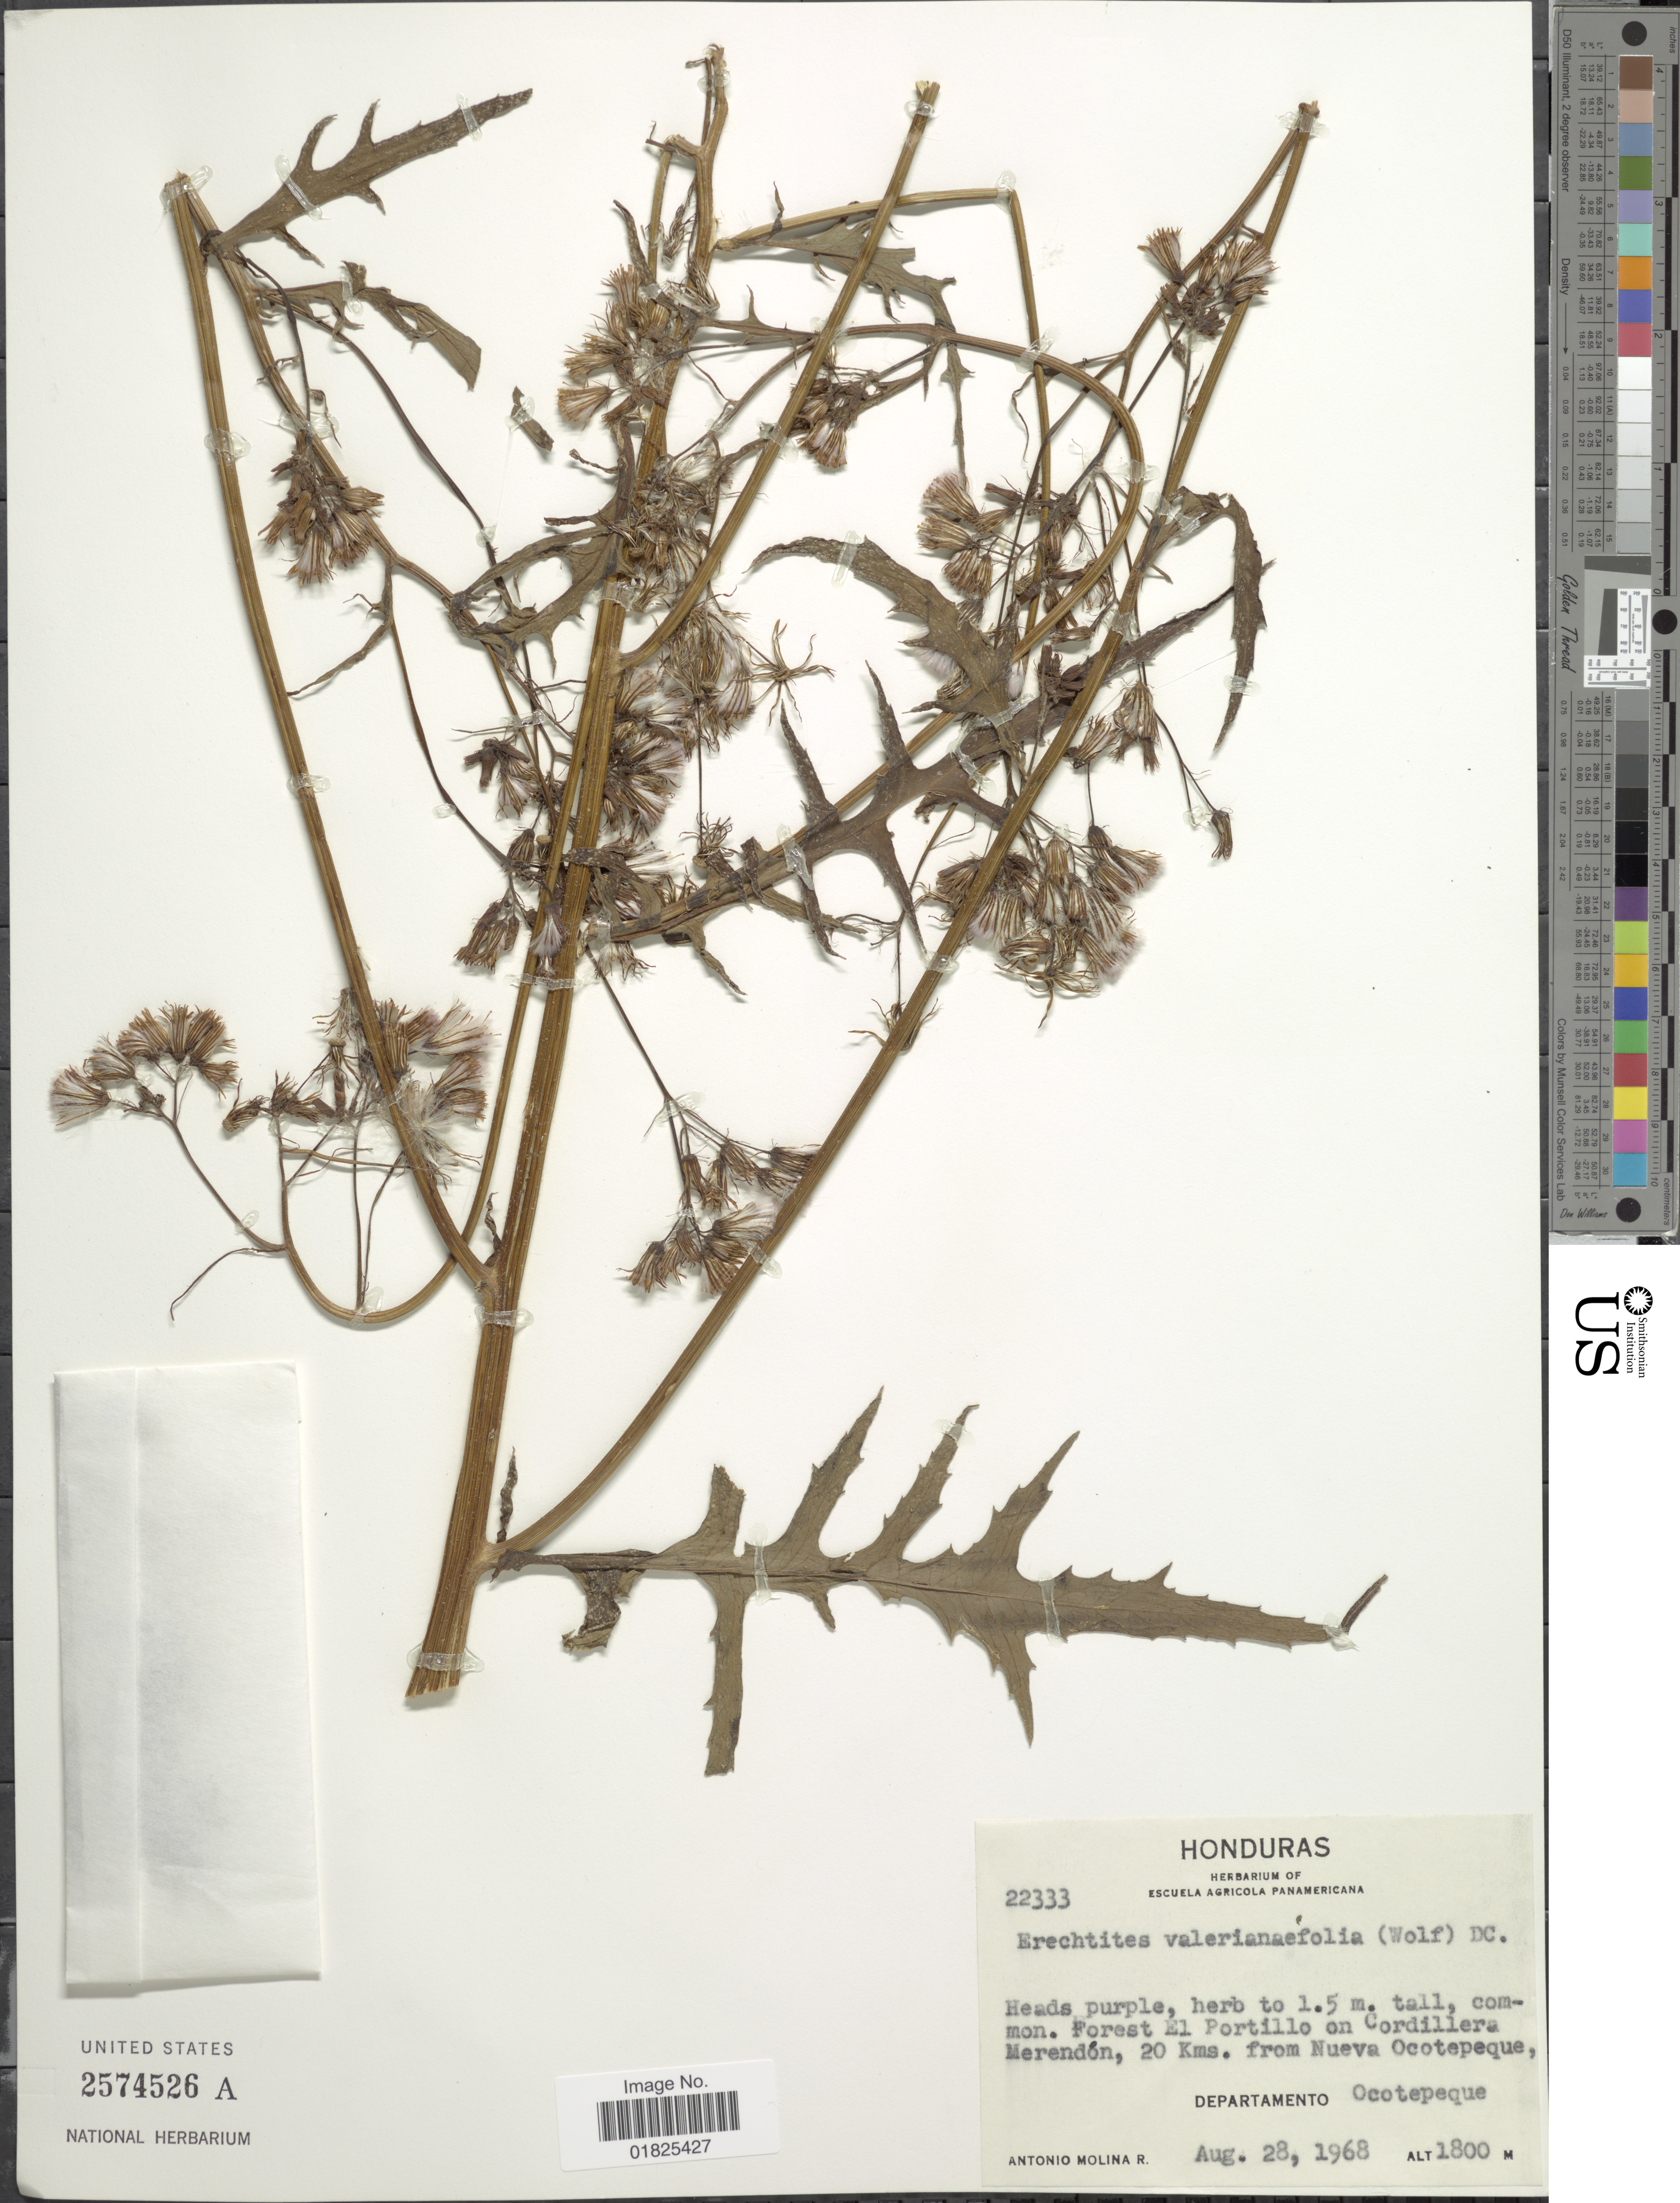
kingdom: Plantae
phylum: Tracheophyta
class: Magnoliopsida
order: Asterales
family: Asteraceae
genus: Erechtites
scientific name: Erechtites valerianifolius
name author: (Link ex Spreng.) DC.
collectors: A. Molina R.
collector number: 22333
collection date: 1968-08-28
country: Honduras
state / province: Ocotepeque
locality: Forest El Portillo on Cordillera Merendon, 20 kms. from Nueva Ocotepeque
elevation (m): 1800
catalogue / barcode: US 2574526A